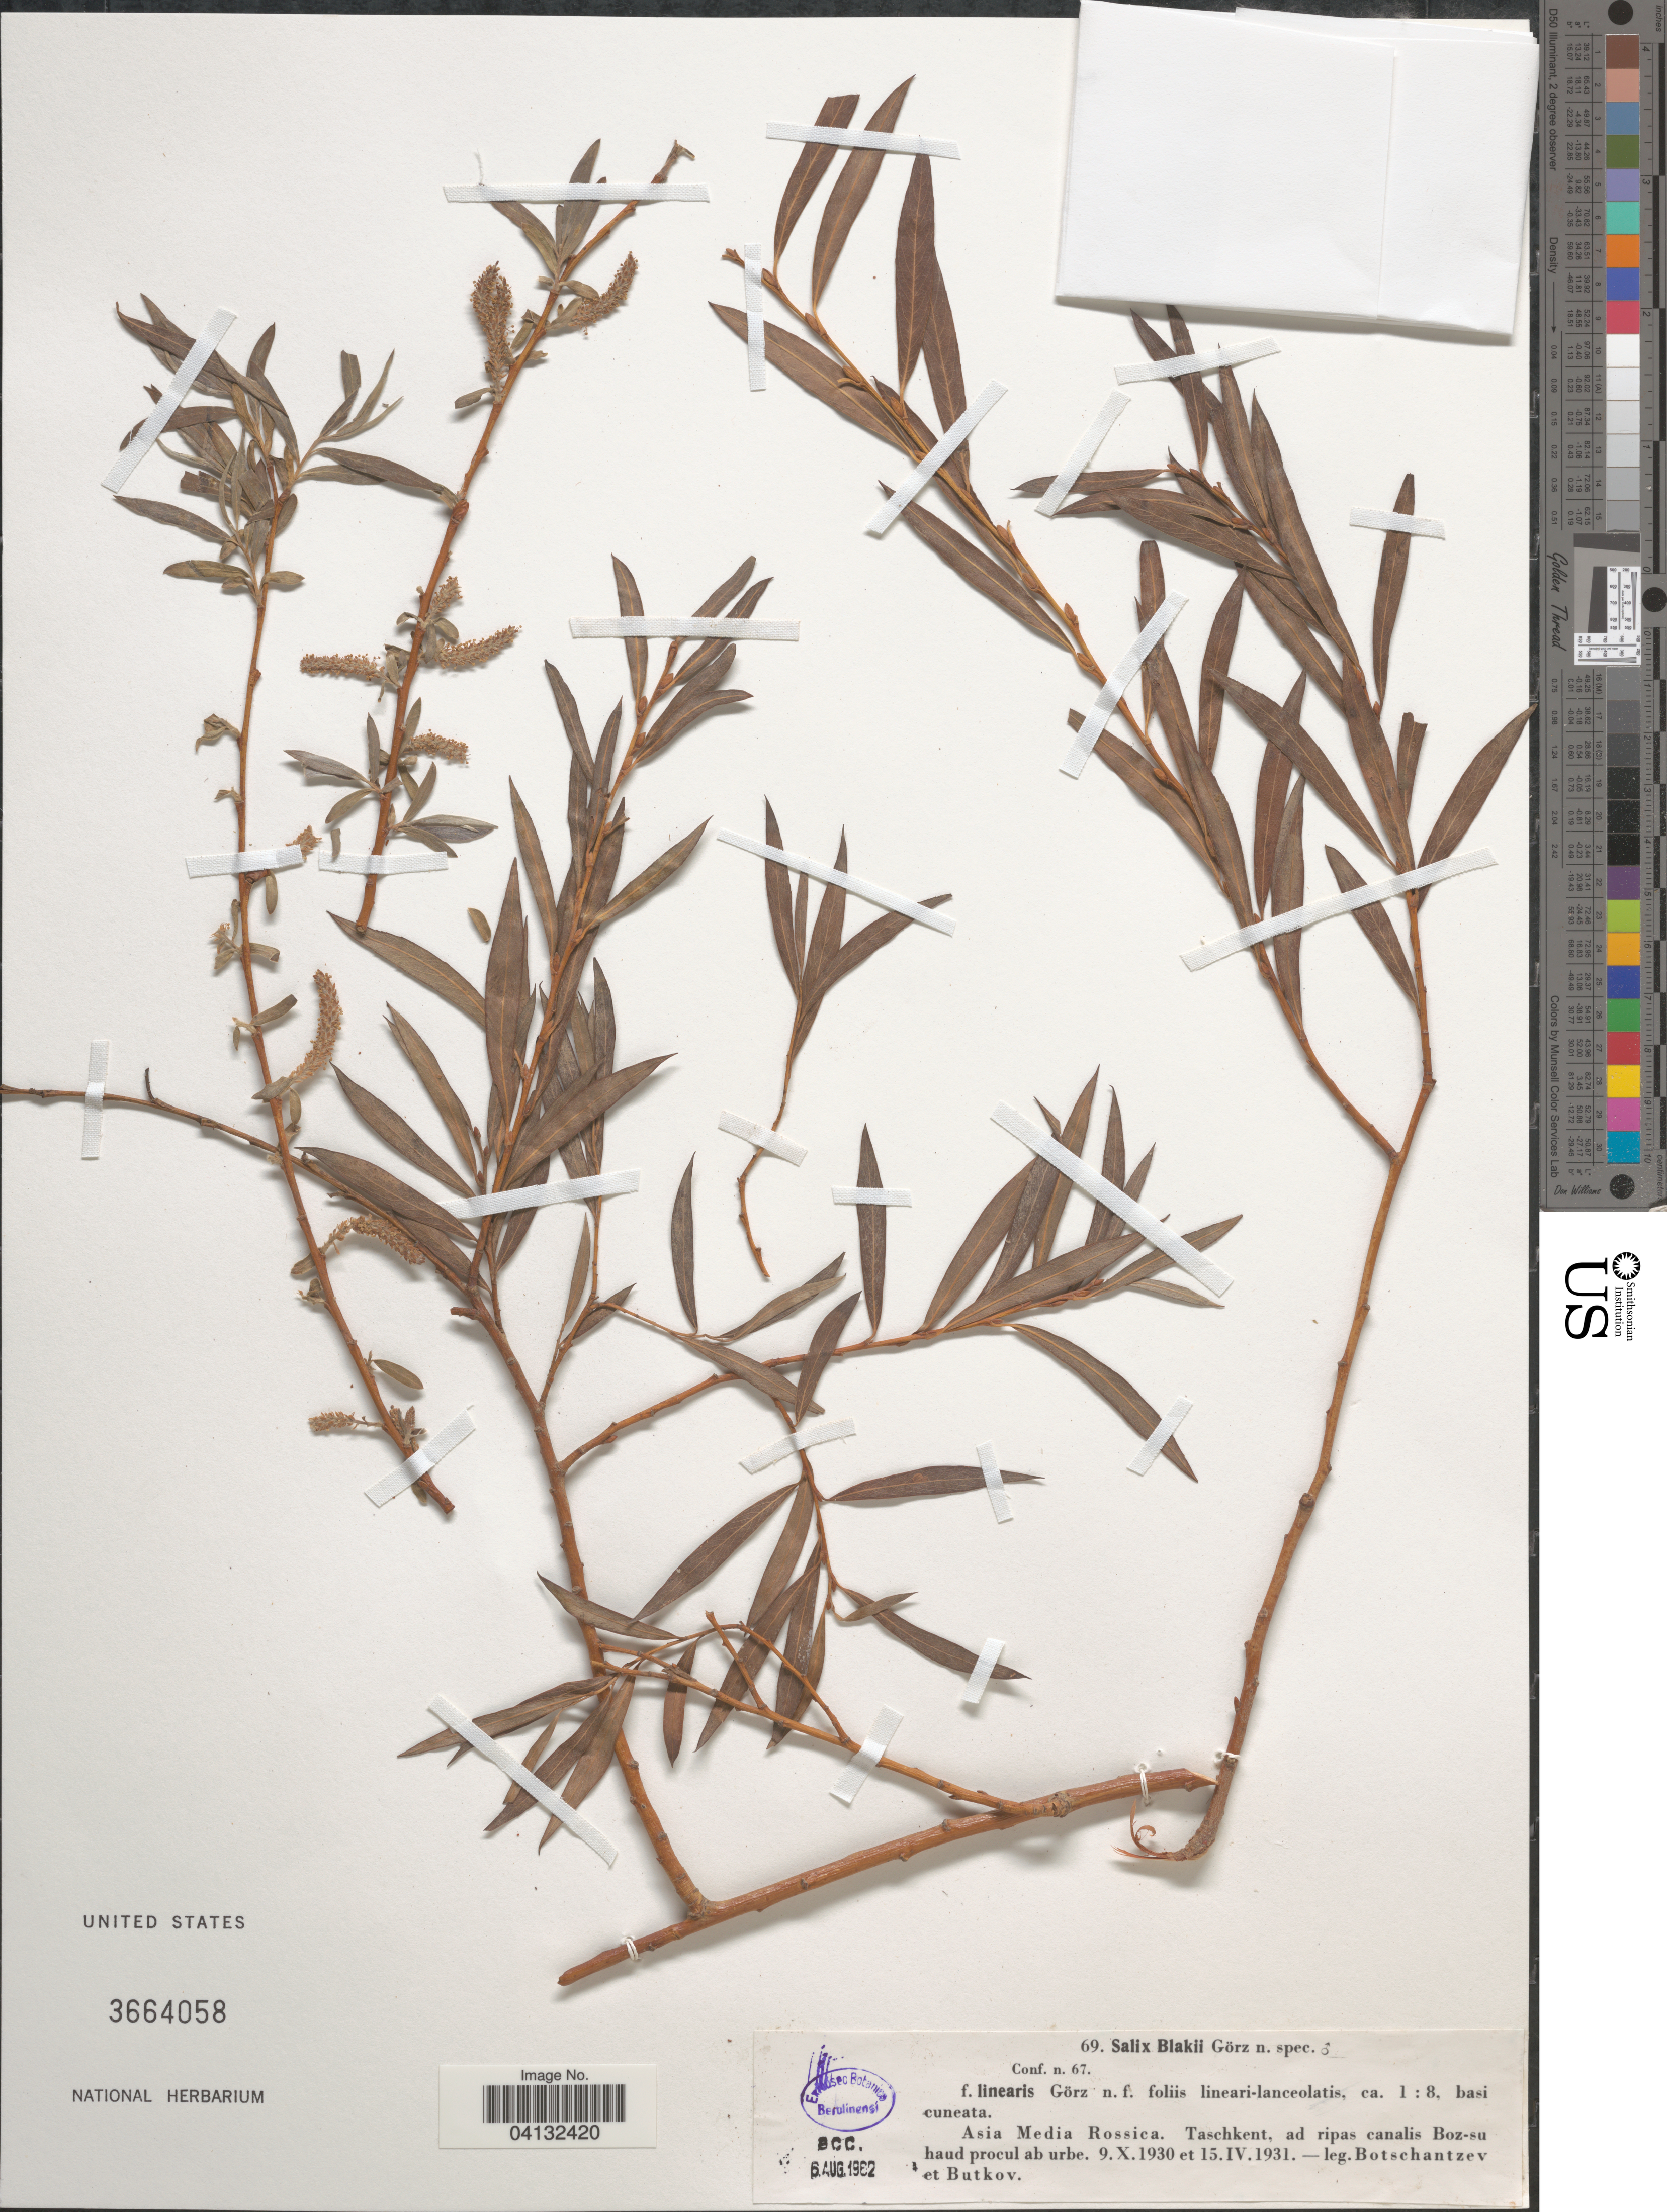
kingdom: Plantae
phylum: Tracheophyta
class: Magnoliopsida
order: Malpighiales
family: Salicaceae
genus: Salix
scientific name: Salix blakii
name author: Goerz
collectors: Botschantzev & Butkov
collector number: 69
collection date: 1930-10-09/1931-04-15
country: Uzbekistan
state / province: Toshkent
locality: Asia Media Rossica. Taschkent, ad ripas canalis Boz-su haud procul ab urbe.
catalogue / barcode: US 3664058